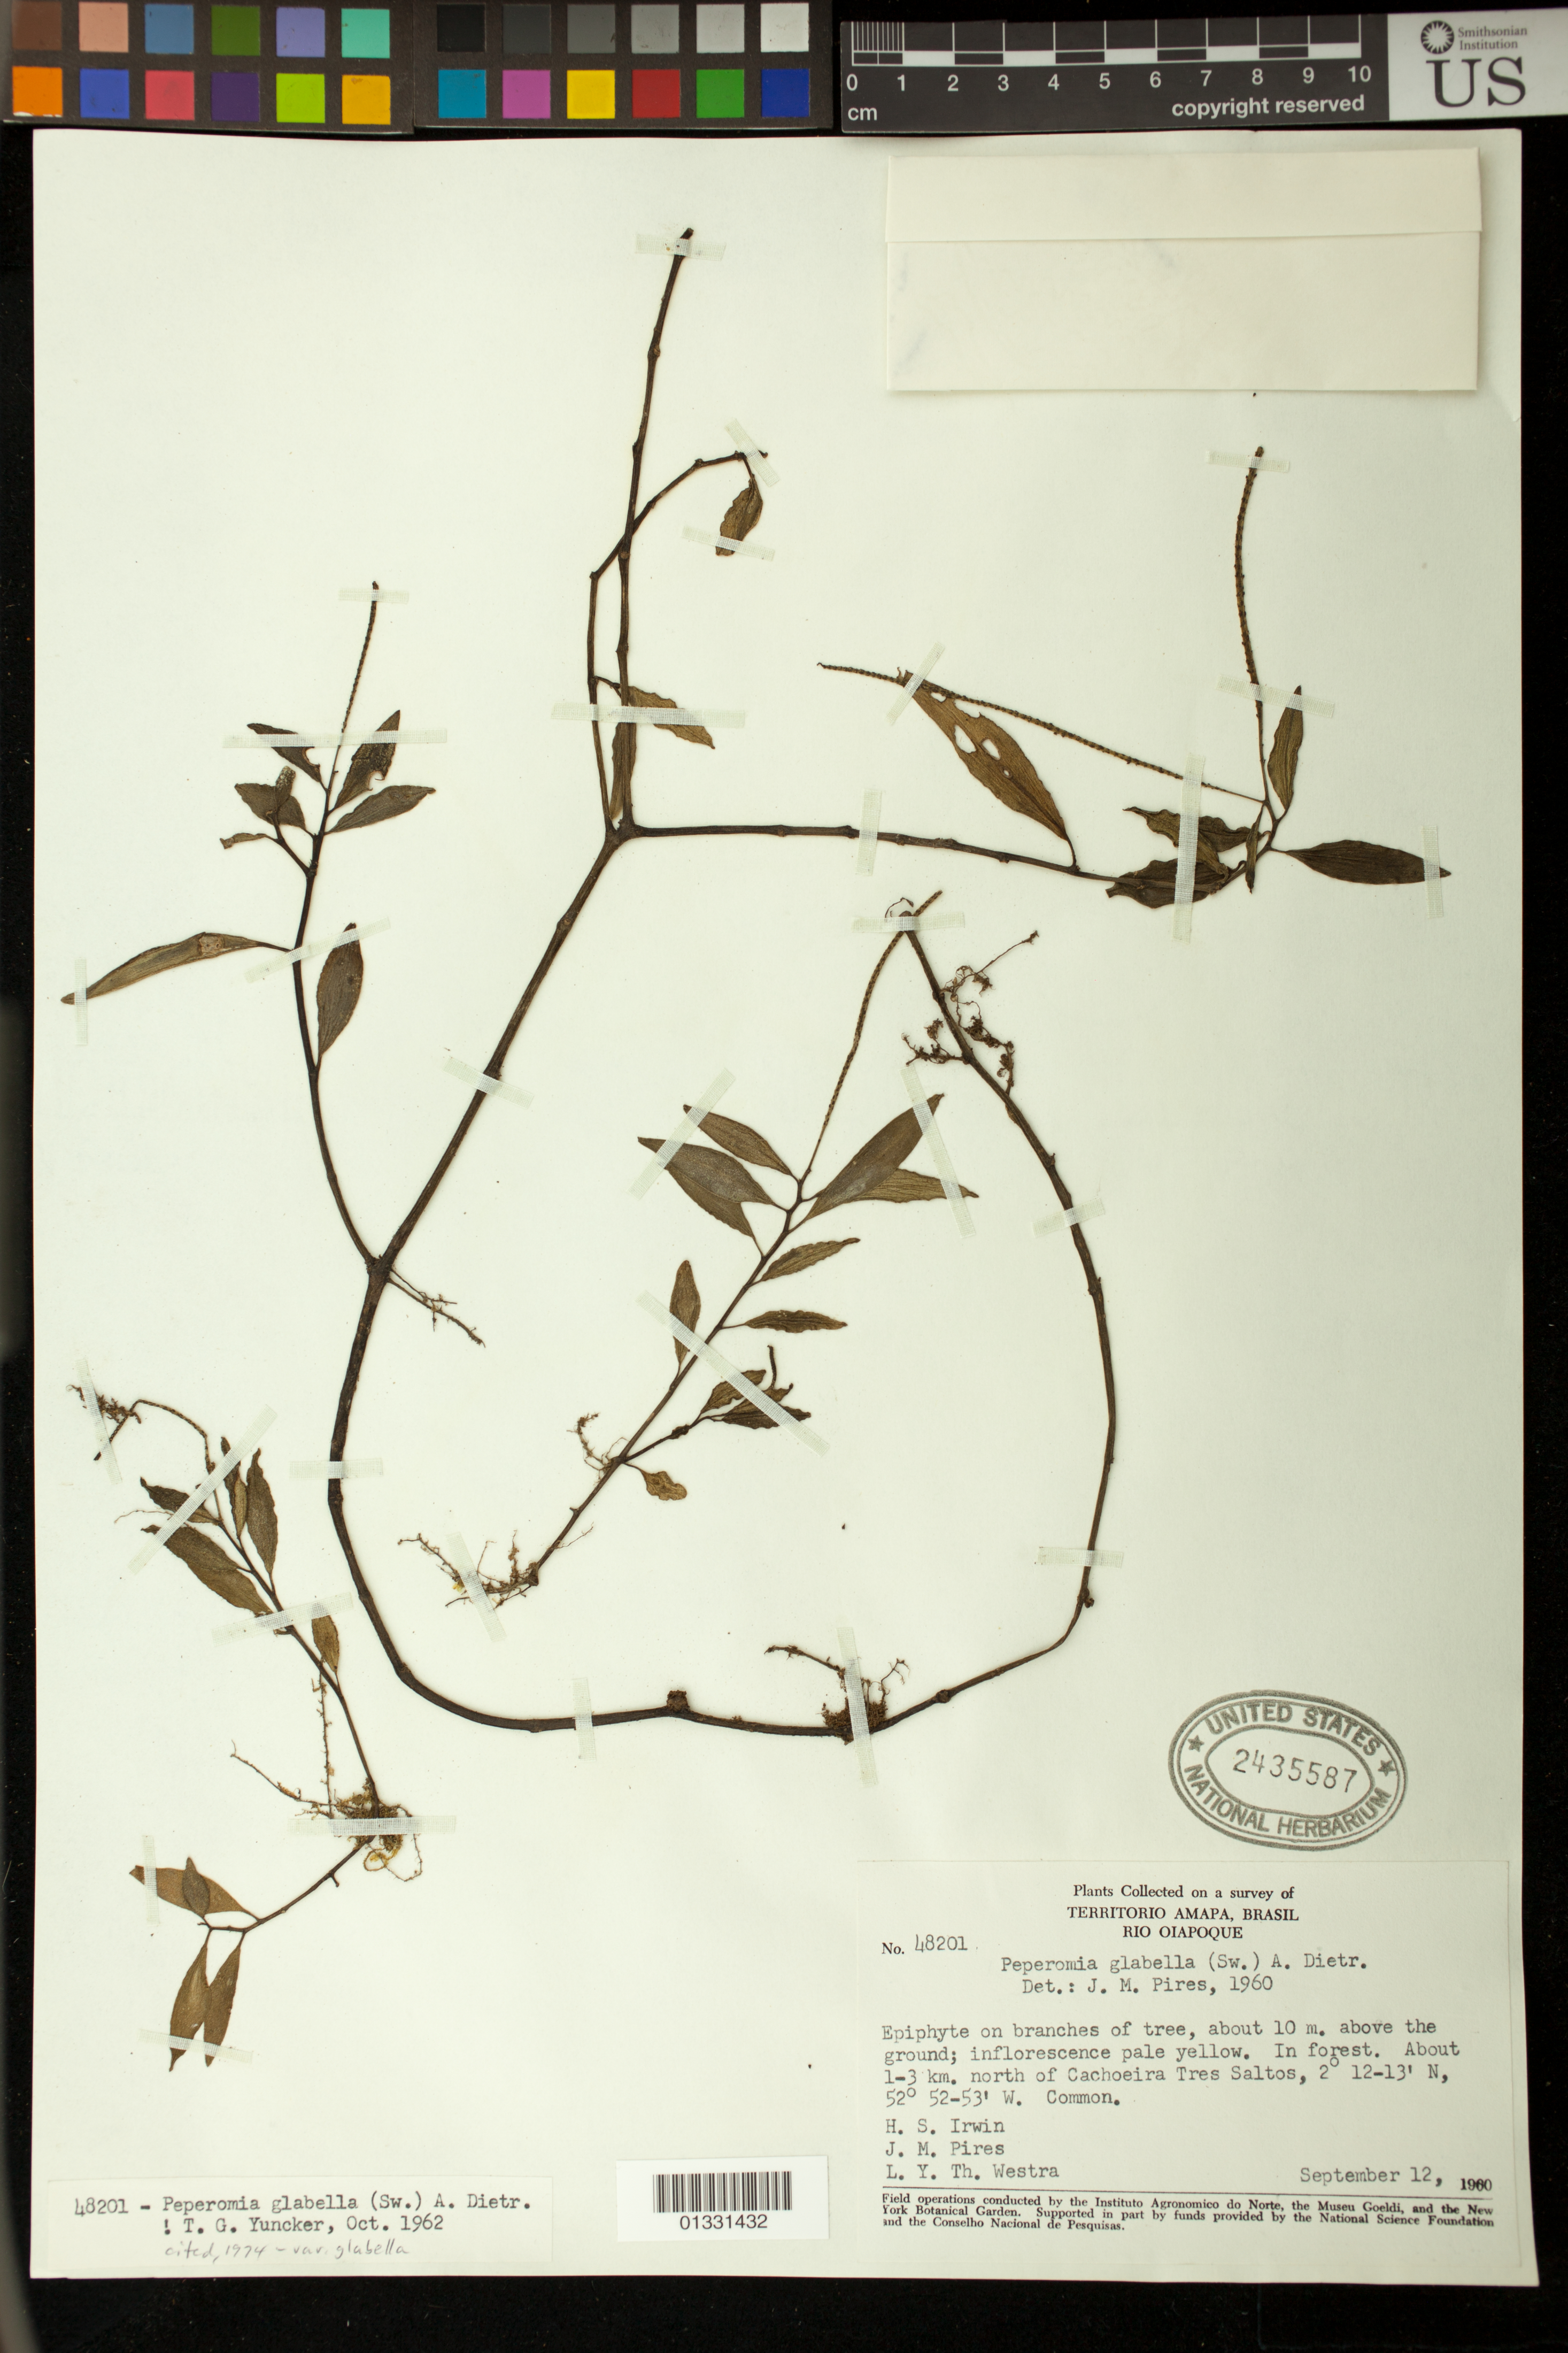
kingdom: Plantae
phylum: Tracheophyta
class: Magnoliopsida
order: Piperales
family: Piperaceae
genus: Peperomia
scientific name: Peperomia glabella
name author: (Sw.) A. Dietr.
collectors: H. Irwin, J. M. Pires & L. Y. T. Westra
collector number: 48201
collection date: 1960-09-12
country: Brazil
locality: About 1-3 Km north of Cachoeira Três Saltos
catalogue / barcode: US 2435587